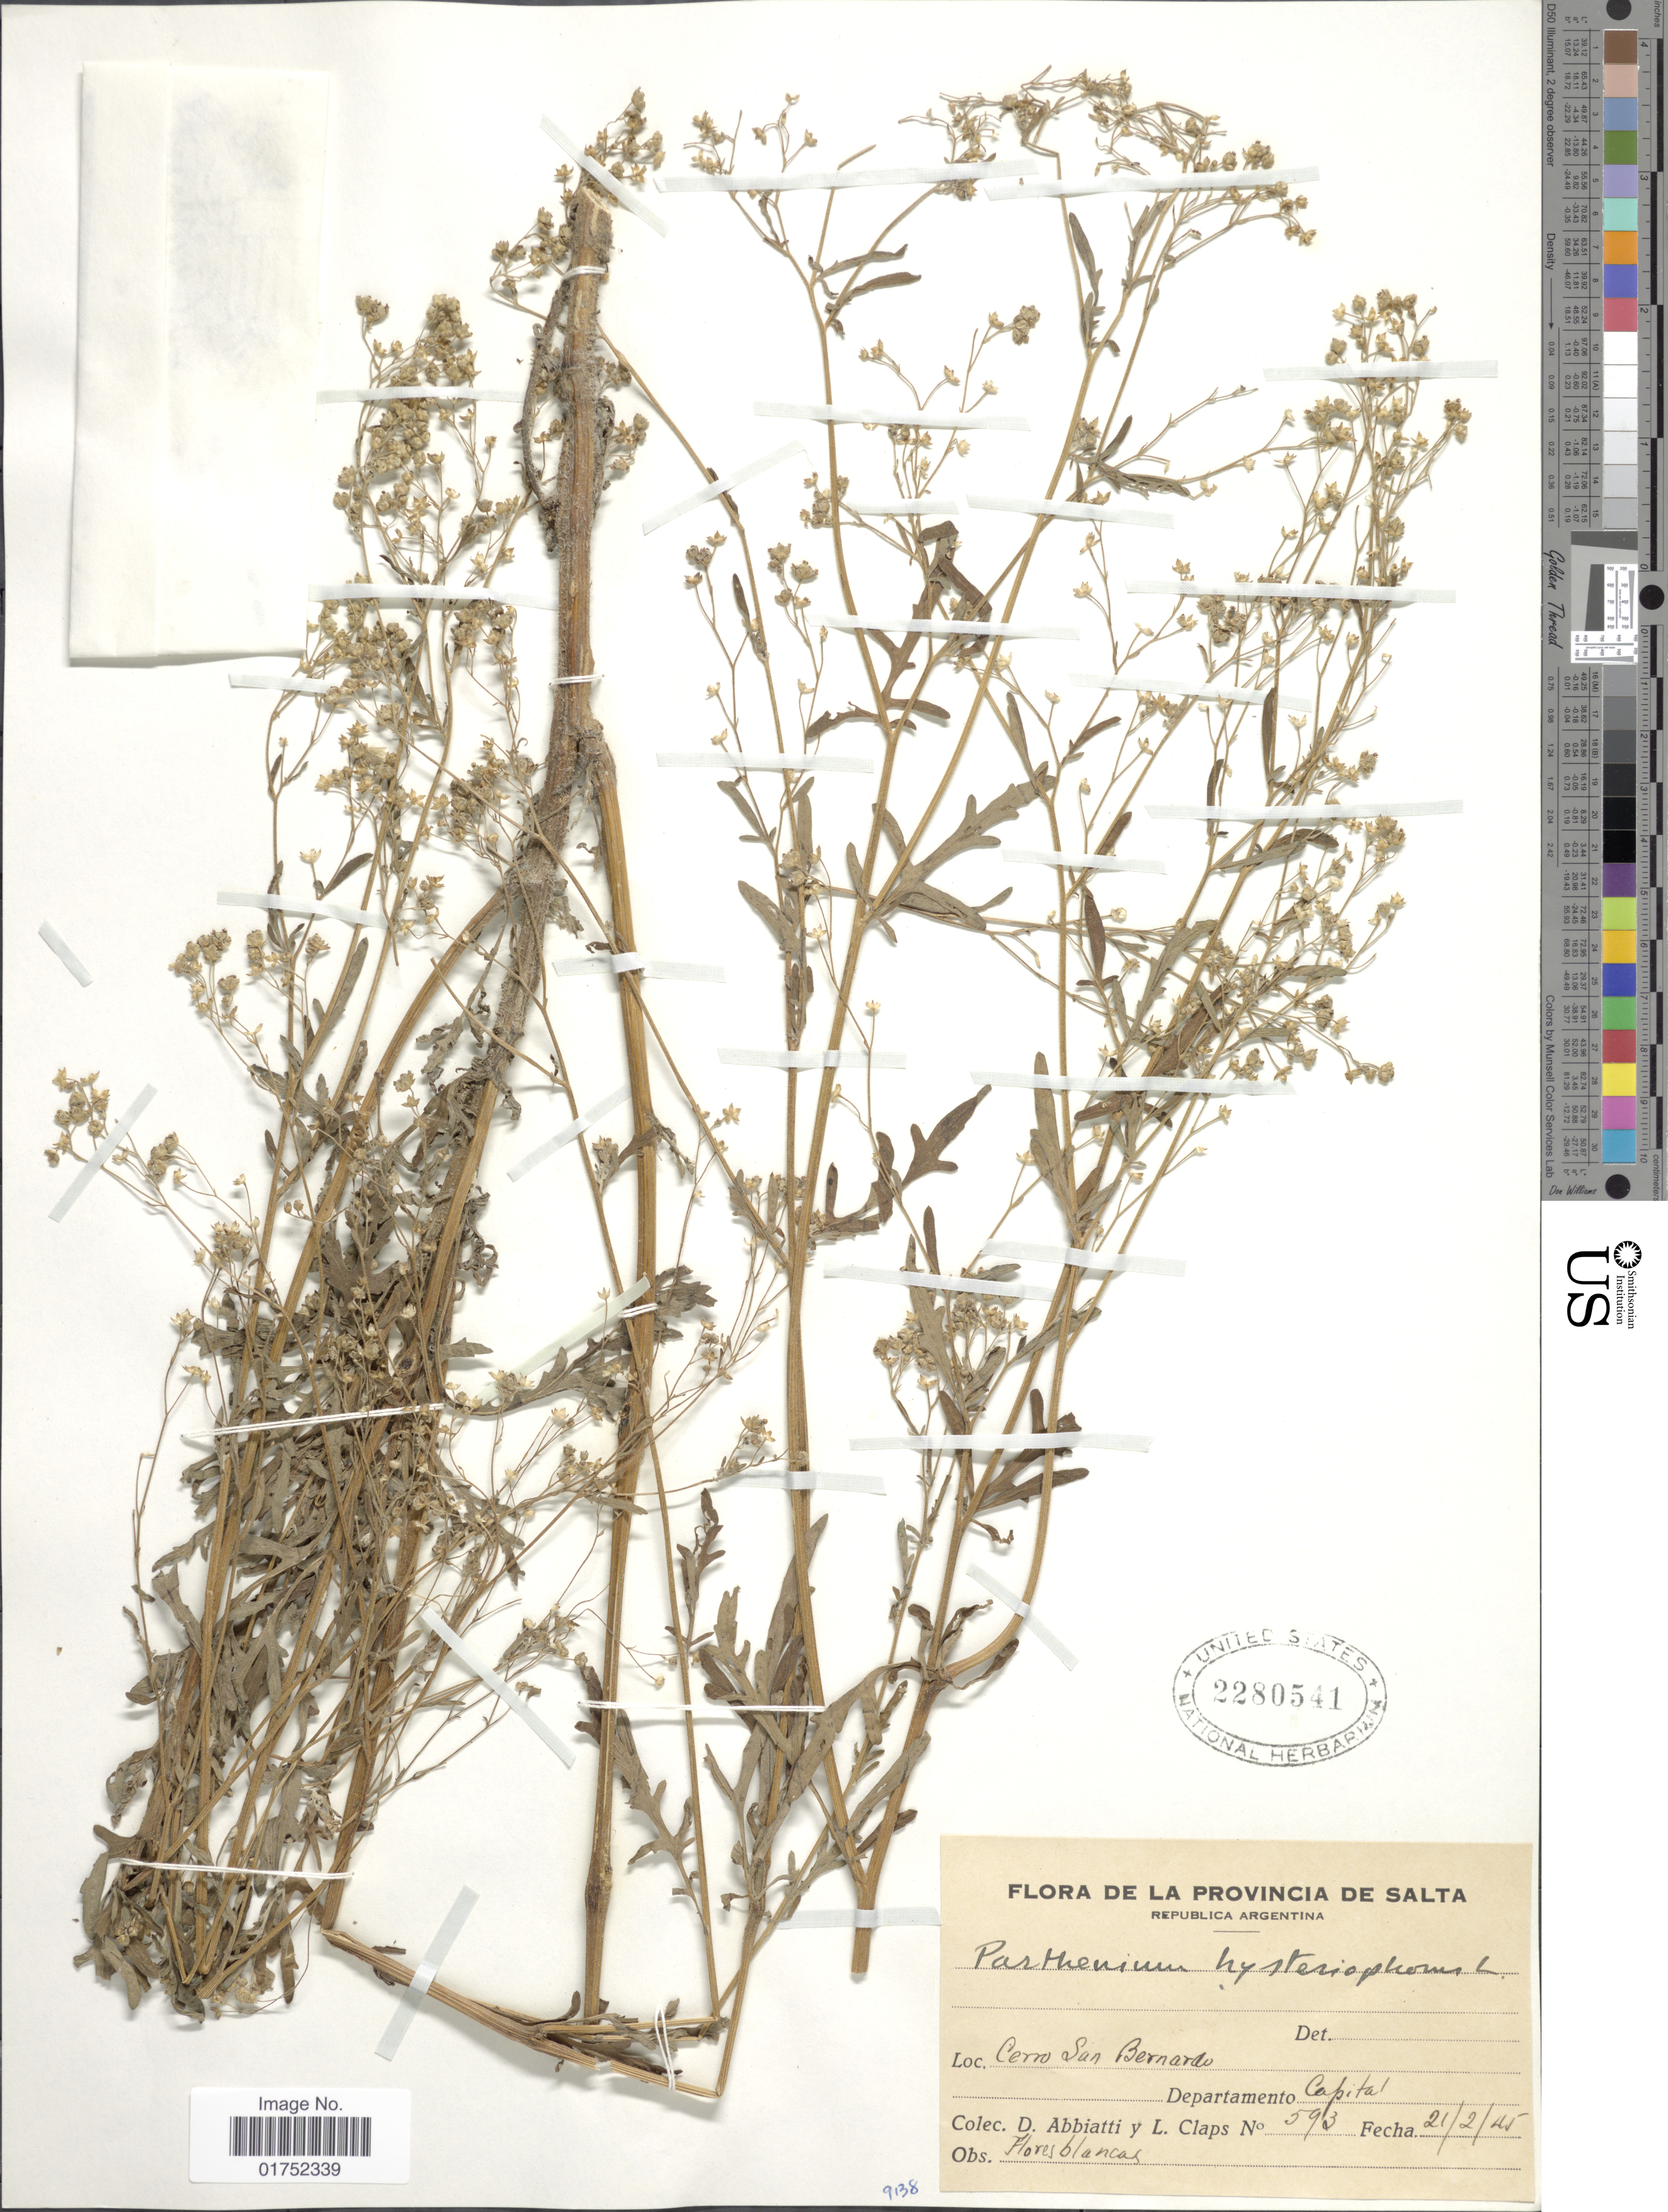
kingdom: Plantae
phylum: Tracheophyta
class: Magnoliopsida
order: Asterales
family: Asteraceae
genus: Parthenium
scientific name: Parthenium hysterophorus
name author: L.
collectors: D. Abbiatti & L. Claps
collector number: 593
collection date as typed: Transcribed d/m/y: 21/2/45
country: Argentina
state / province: Salta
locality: Republica Argentina, Cerro San Bernardo, Departamento Capital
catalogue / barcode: US 2280541